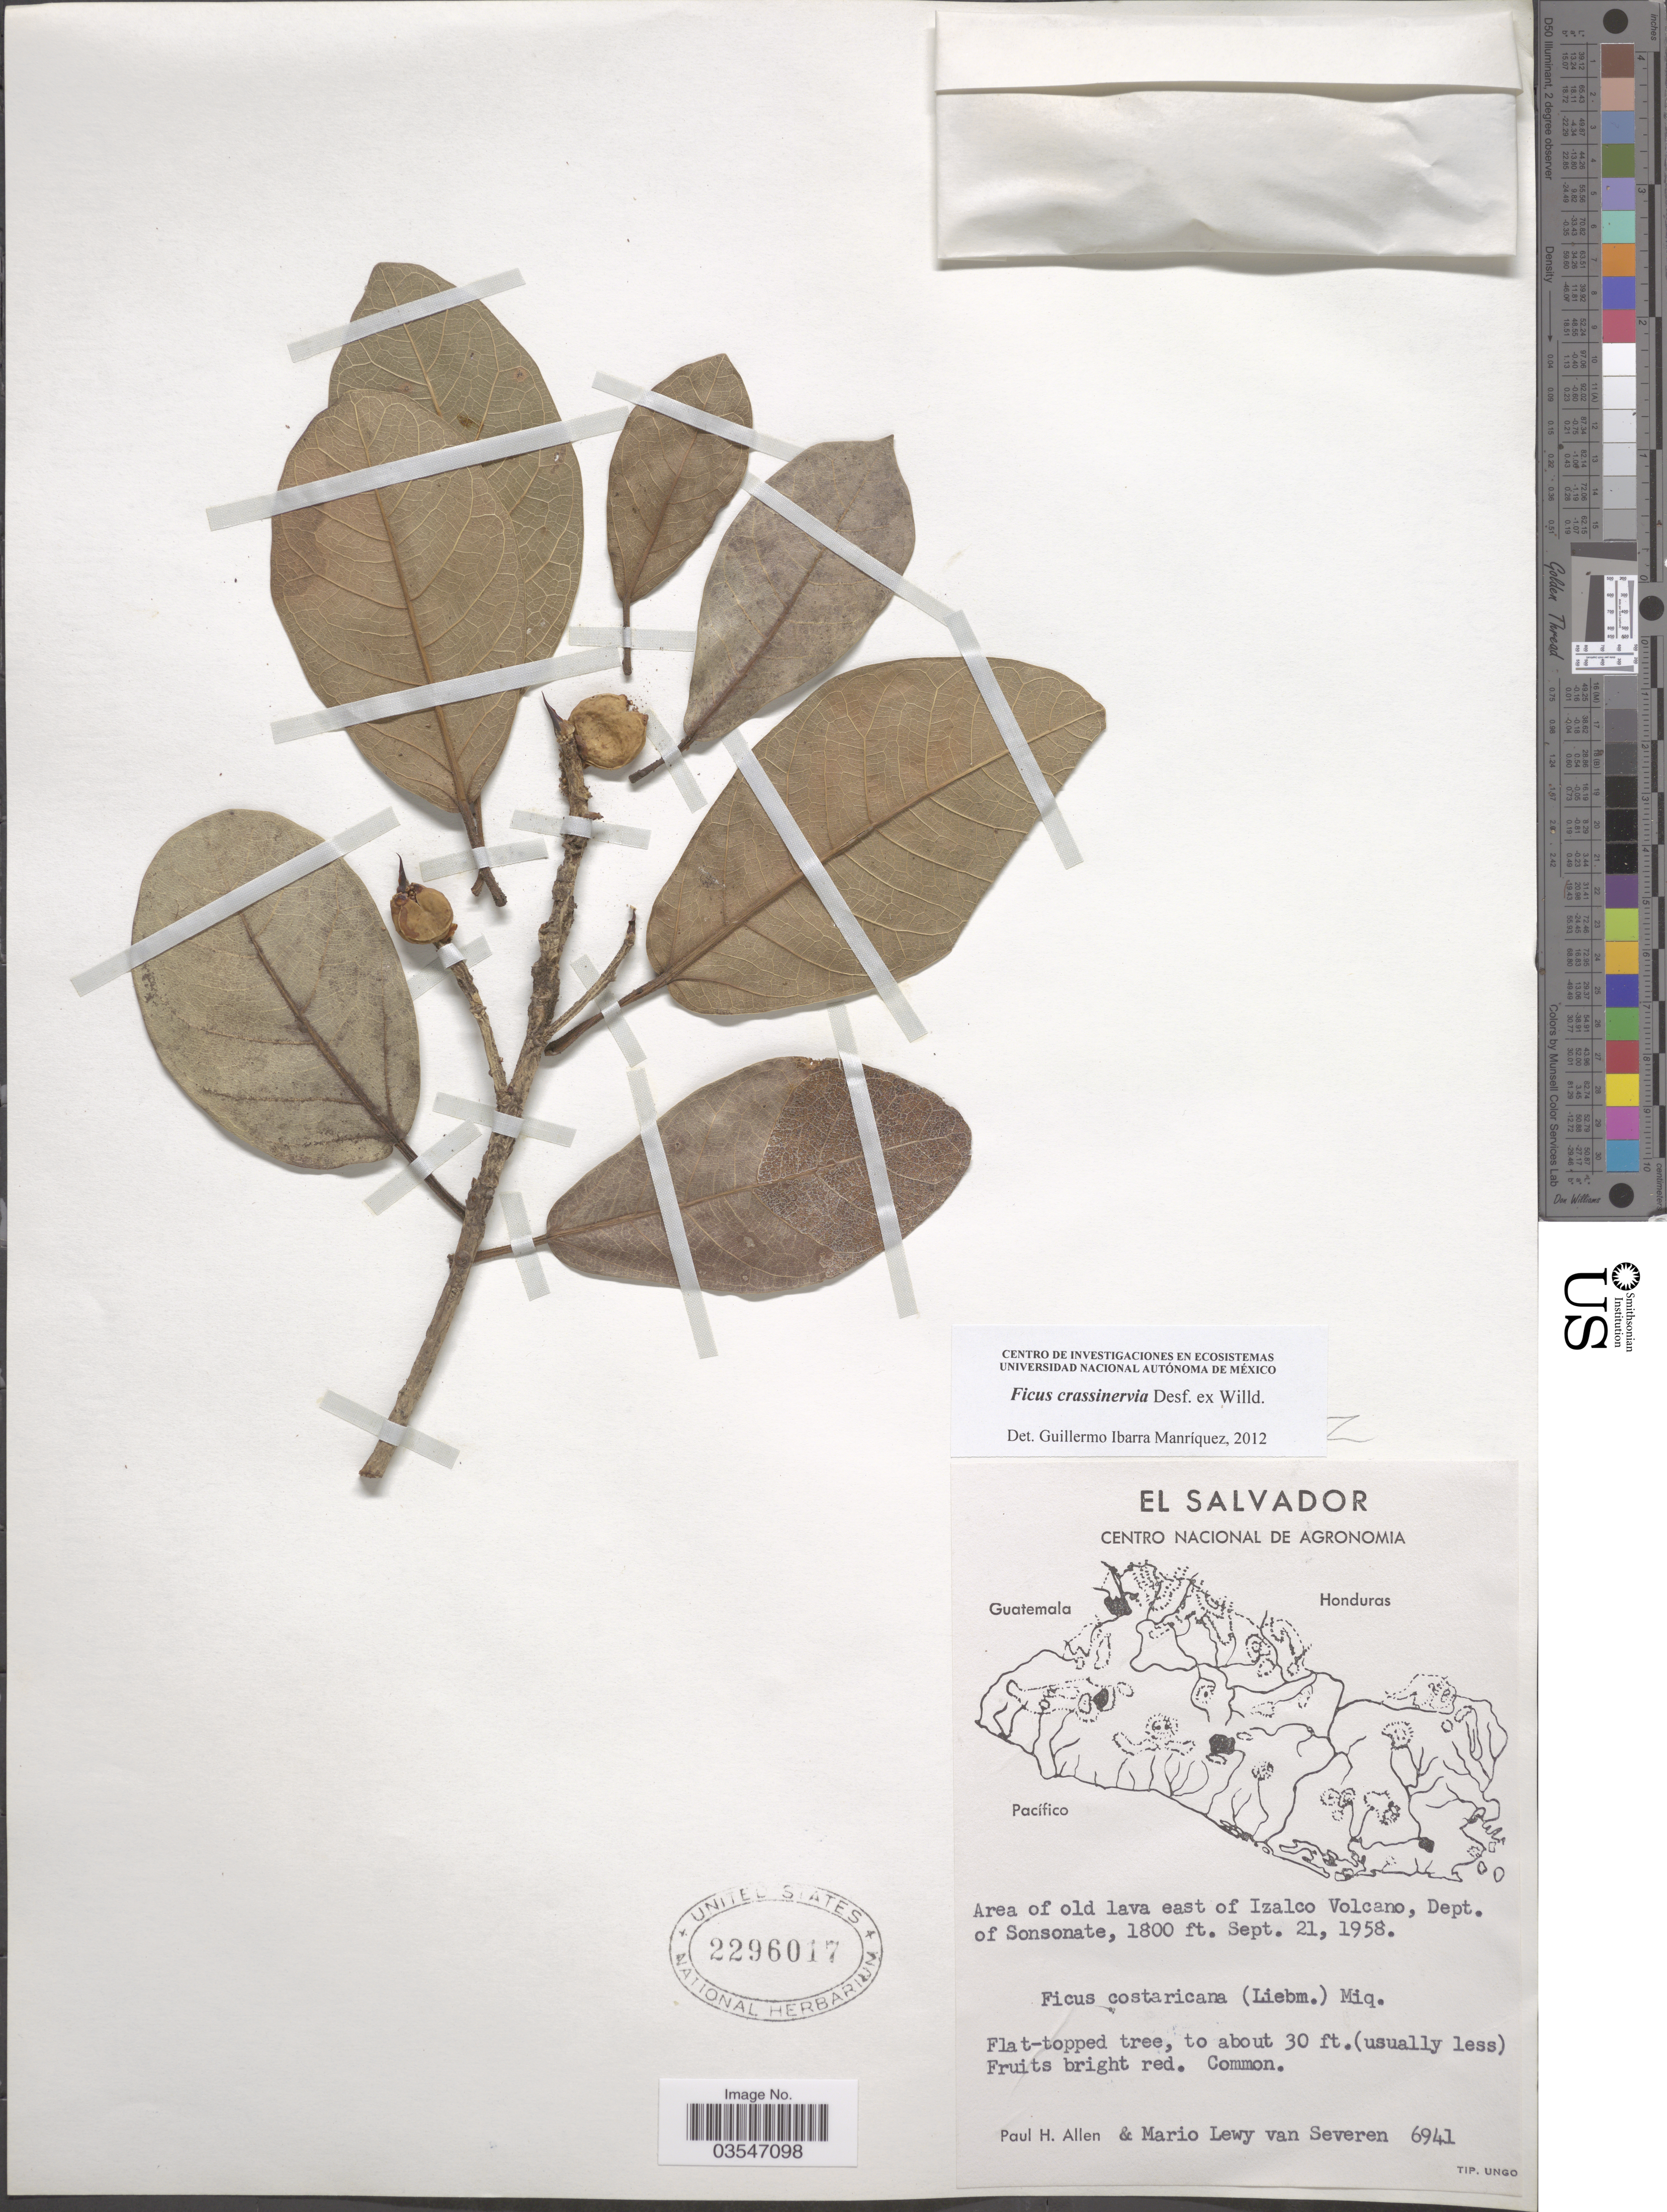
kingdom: Plantae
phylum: Tracheophyta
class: Magnoliopsida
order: Rosales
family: Moraceae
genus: Ficus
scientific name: Ficus crassinervia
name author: Desf. ex Willd.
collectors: P. H. Allen & M. Van Severen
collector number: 6941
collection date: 1958-09-21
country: El Salvador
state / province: Sonsonate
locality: Area of old lava east of Izalco Volcano, Dept. of Sonsonate.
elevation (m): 549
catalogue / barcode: US 2296017